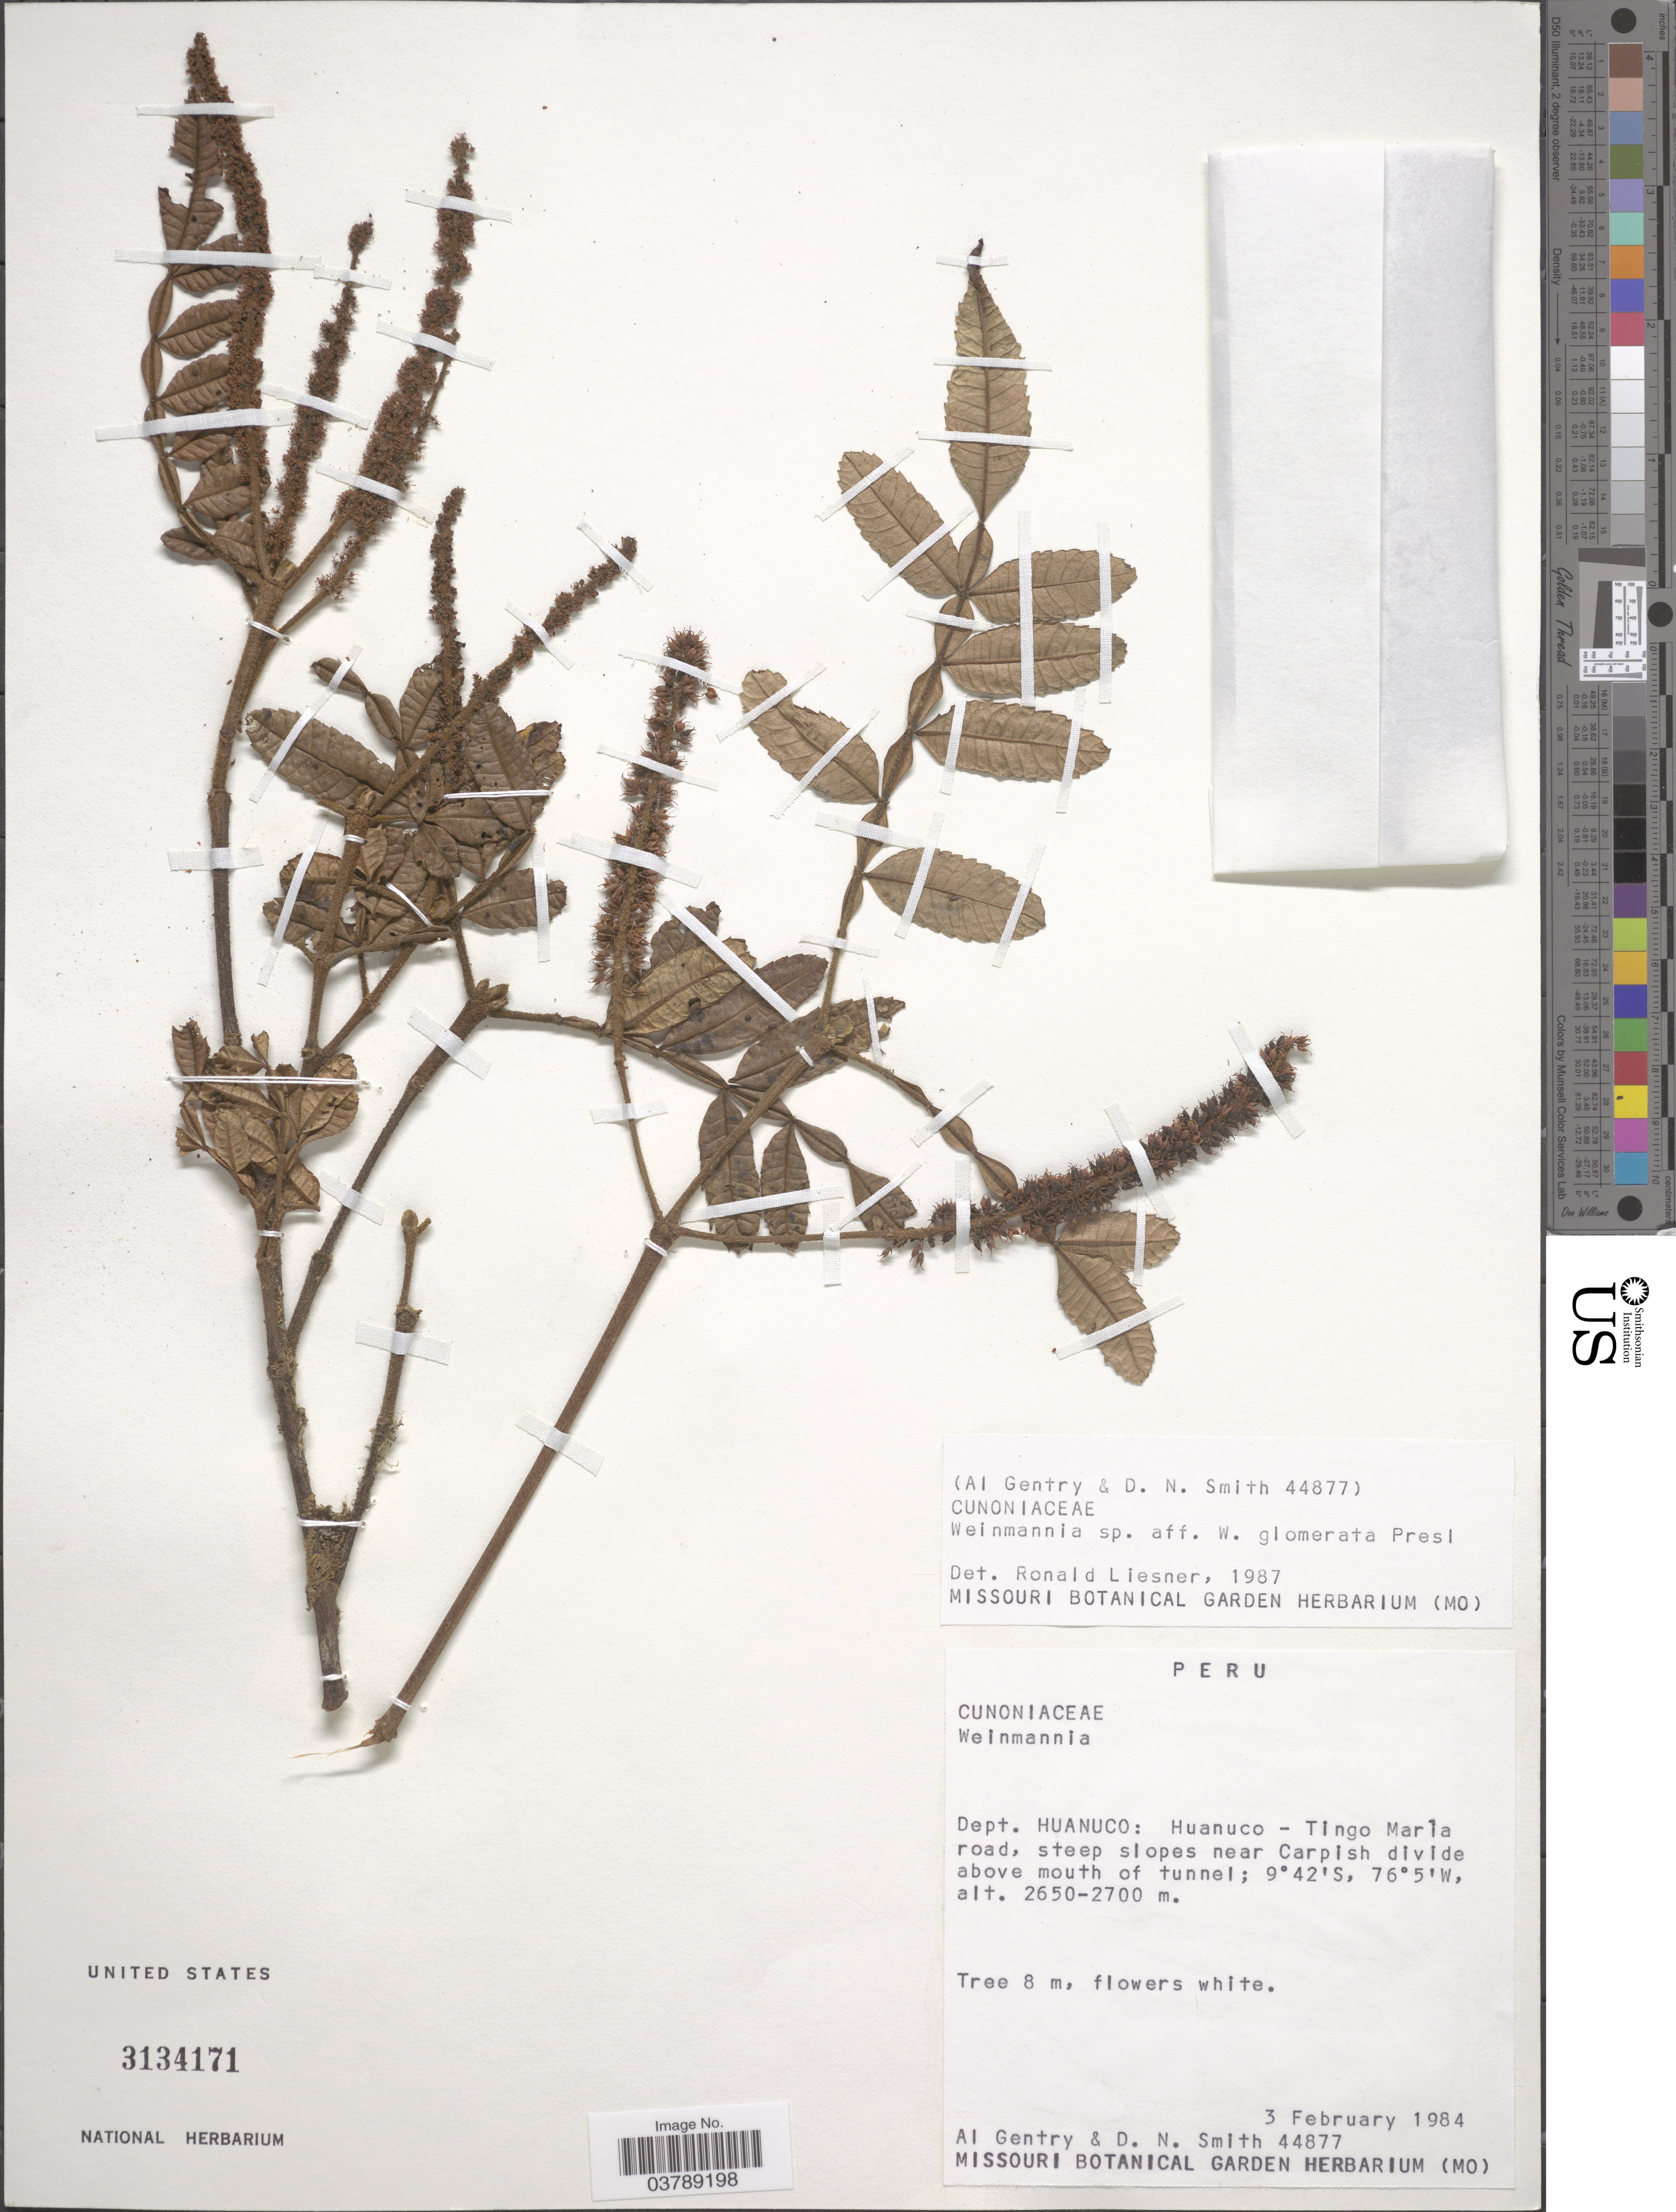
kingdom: Plantae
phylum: Tracheophyta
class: Magnoliopsida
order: Oxalidales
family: Cunoniaceae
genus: Weinmannia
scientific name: Weinmannia glomerata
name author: C. Presl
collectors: A. H. Gentry & D. Smith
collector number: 44877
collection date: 1984-02-03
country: Peru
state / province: Huánuco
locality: Dept. Huanuco: Huanuco - Tingo Maria road, steep slopes near Carpish divide above mouth of tunnel.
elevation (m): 2650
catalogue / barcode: US 3134171